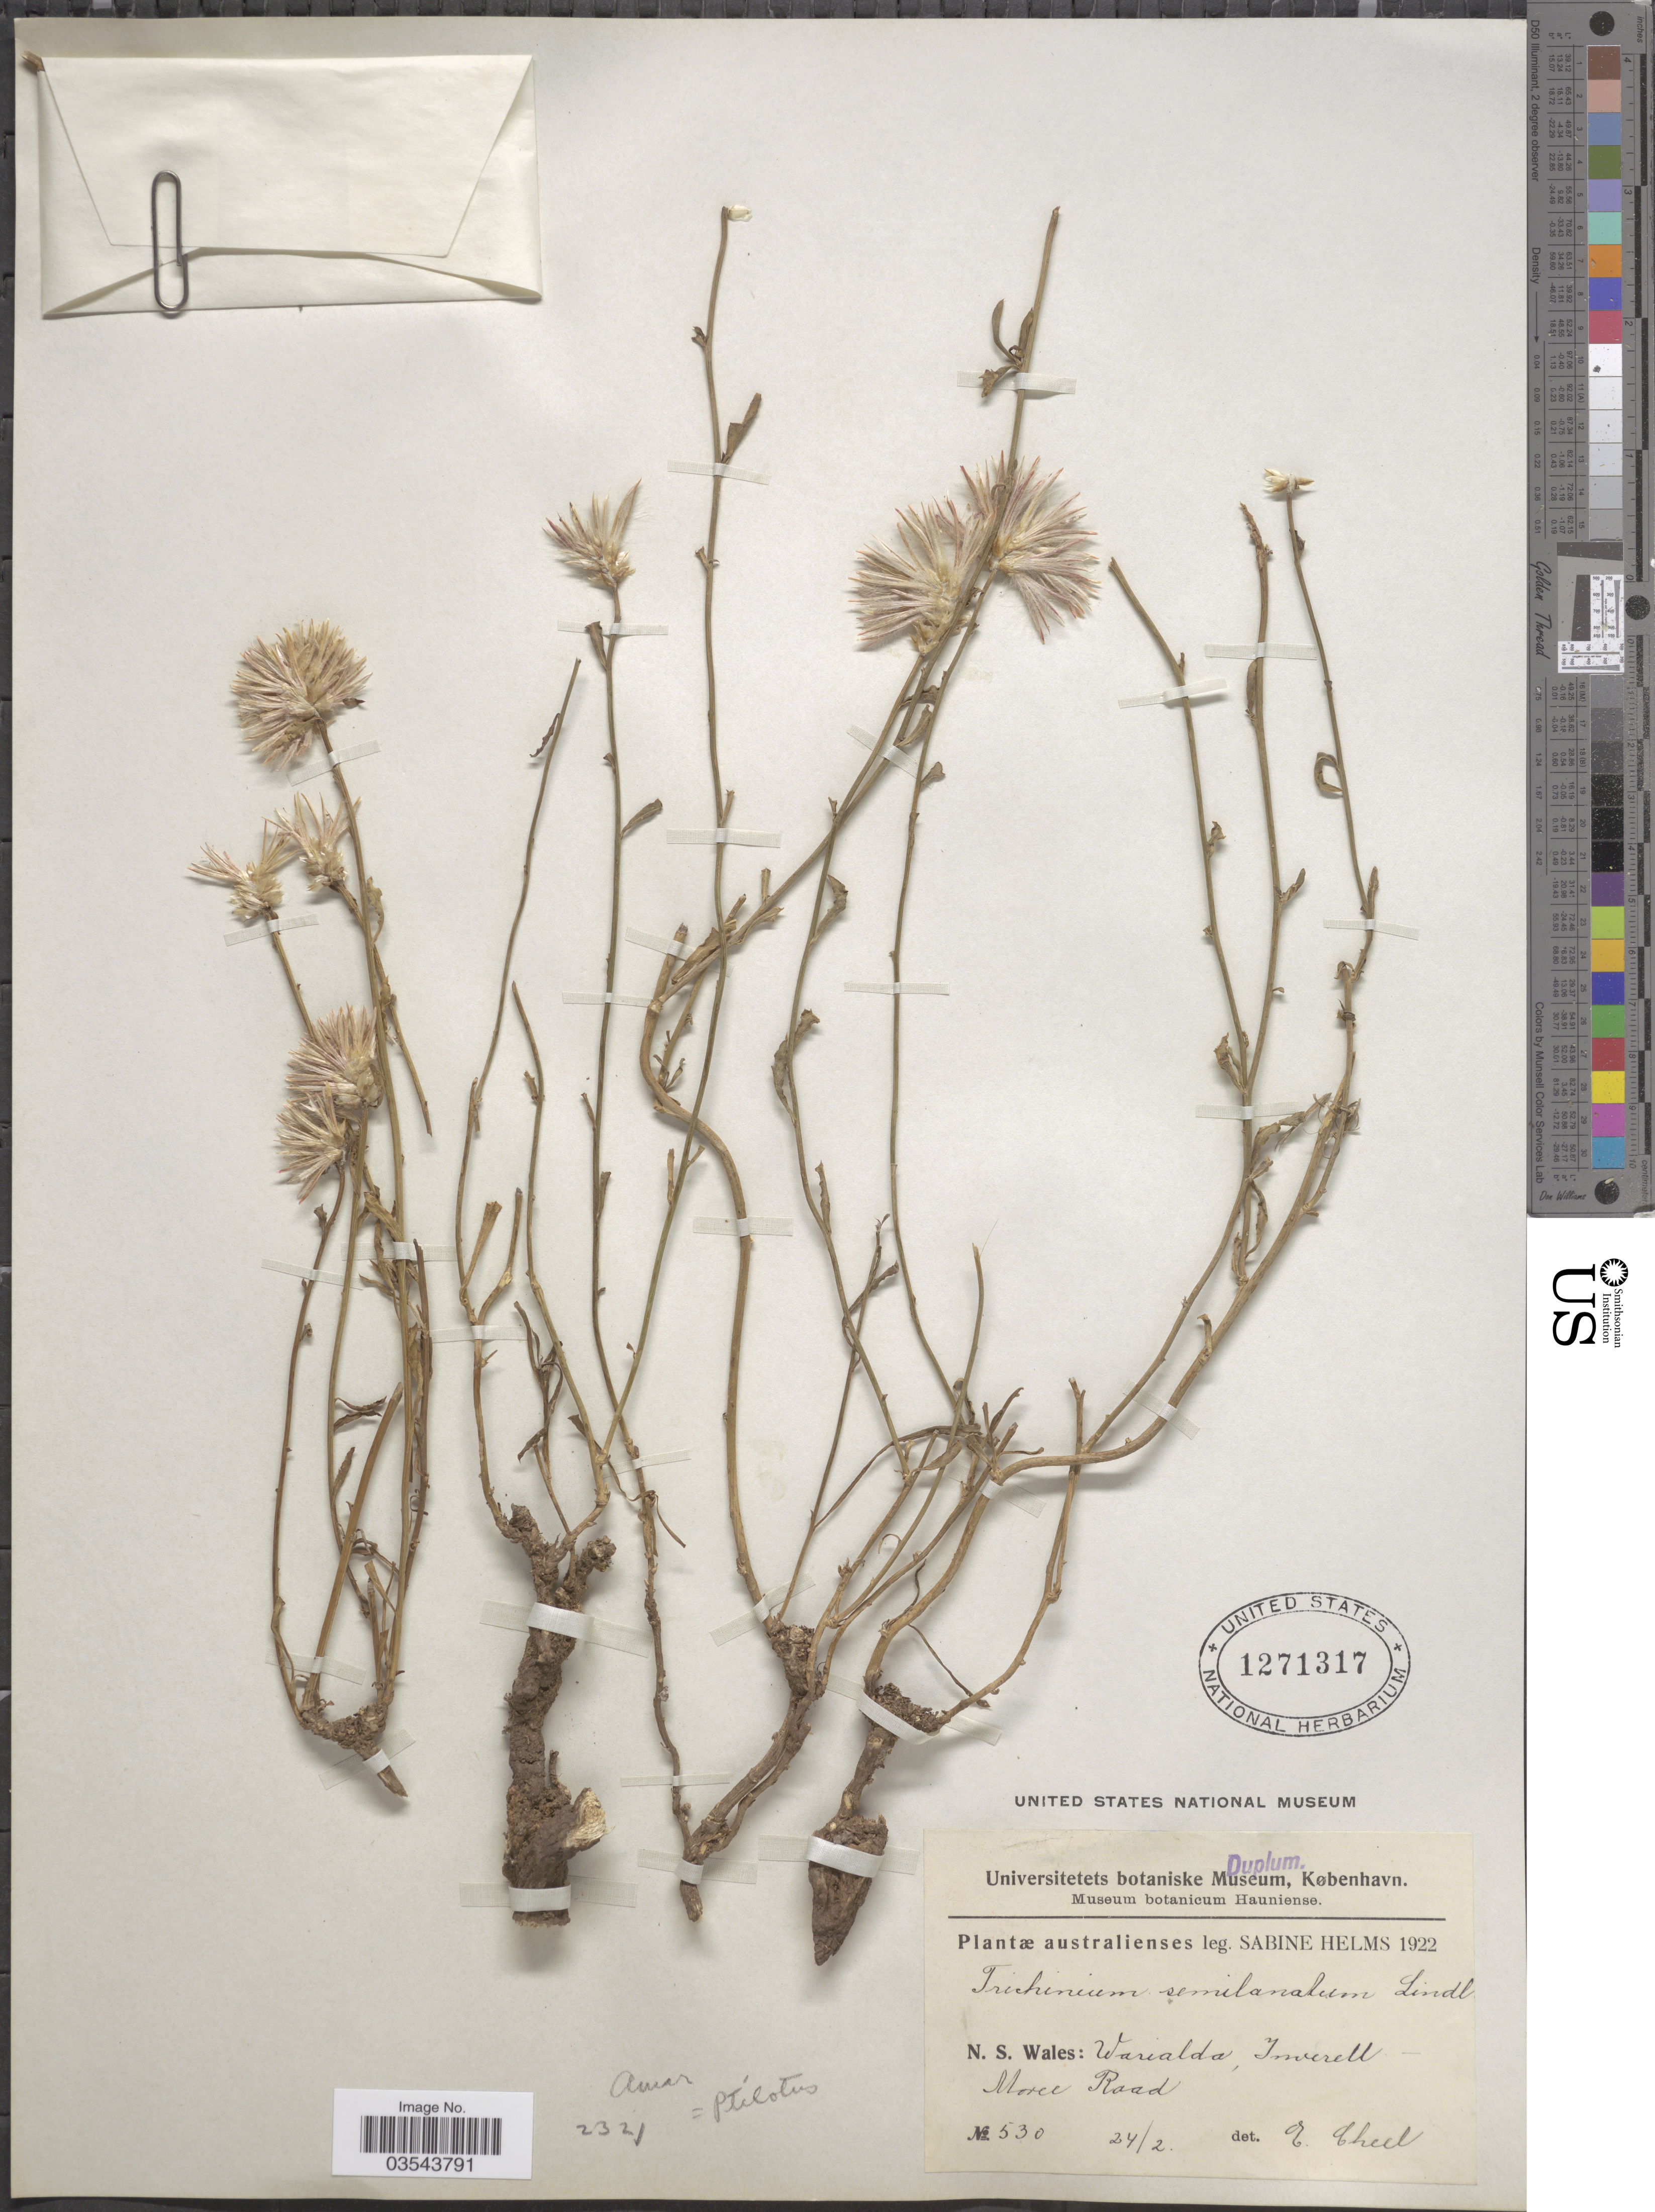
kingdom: Plantae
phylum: Tracheophyta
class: Magnoliopsida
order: Caryophyllales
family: Amaranthaceae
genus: Ptilotus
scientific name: Ptilotus semilanatus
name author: (Lindl.) J.M. Black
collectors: S. Helms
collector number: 530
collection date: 1922-02-24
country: Australia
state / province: New South Wales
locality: Warialda, Inverell Moree Road.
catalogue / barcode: US 1271317